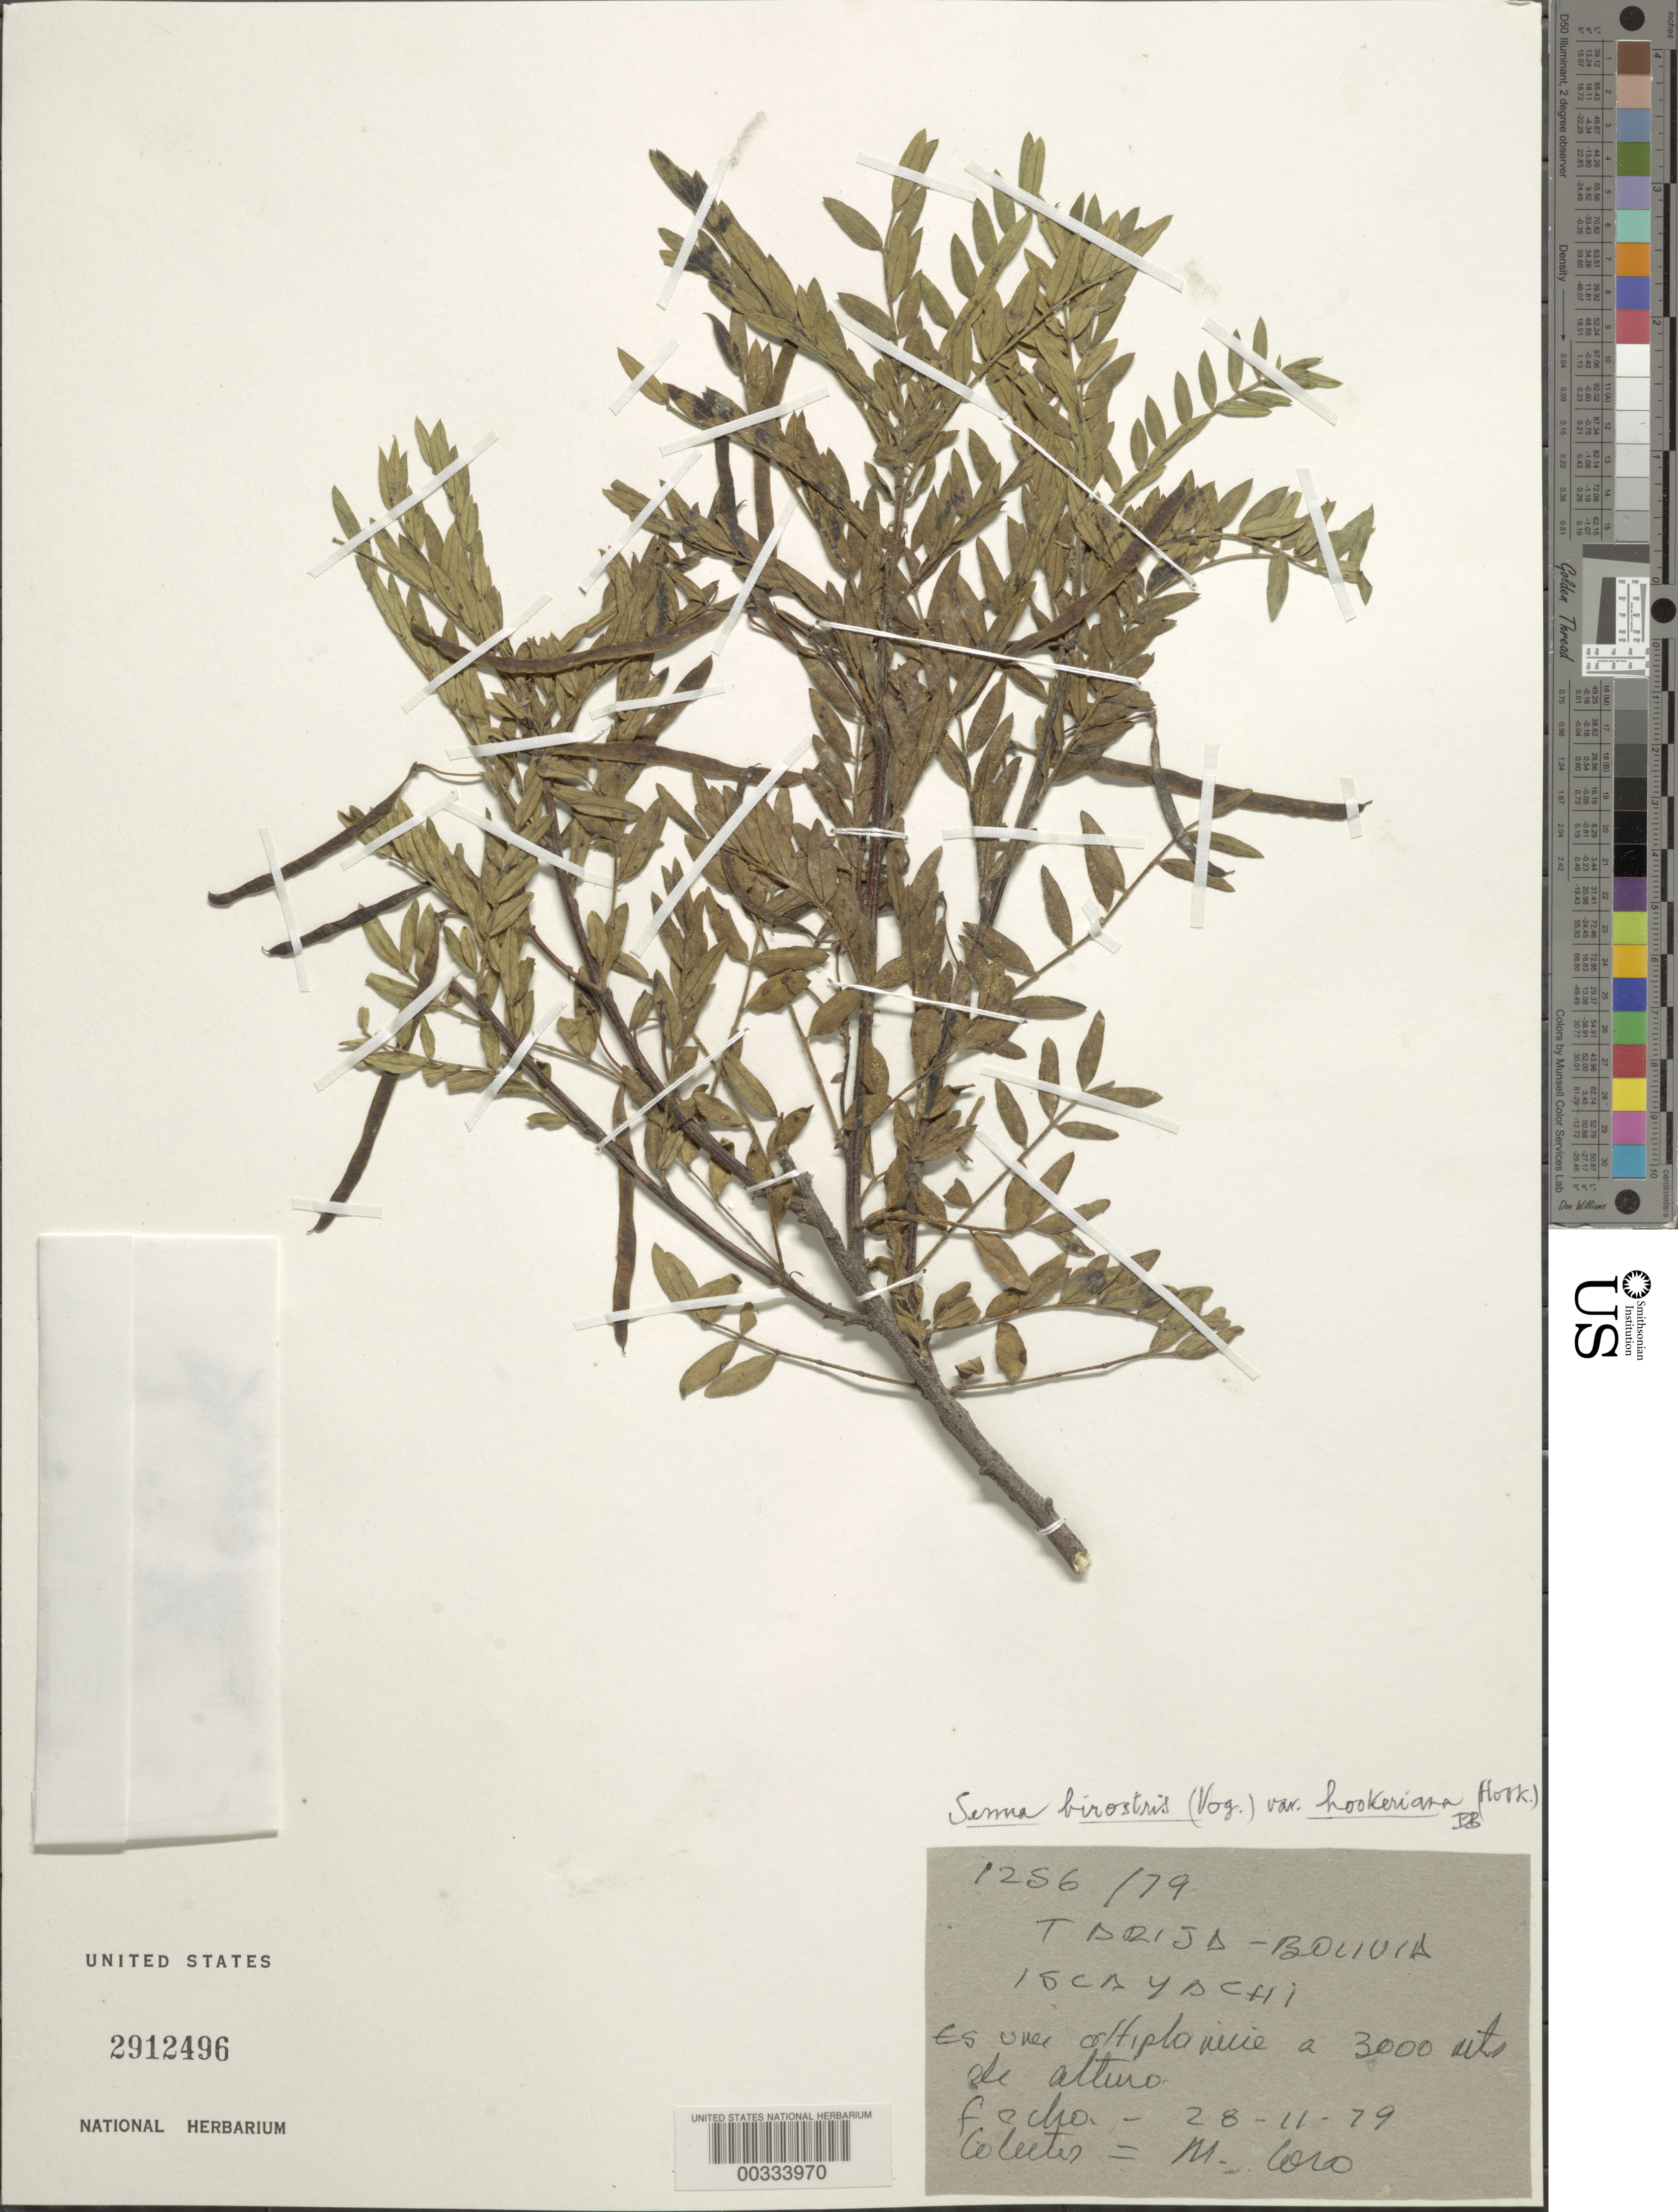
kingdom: Plantae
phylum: Tracheophyta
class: Magnoliopsida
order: Fabales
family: Fabaceae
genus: Senna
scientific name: Senna birostris var. hookeriana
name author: (Gillies ex Hook. & Arn.) H.S. Irwin & Barneby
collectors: M. Coro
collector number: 1256/79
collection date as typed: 28 Nov 1979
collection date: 1979-11-28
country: Bolivia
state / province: Tarija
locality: Iscayachi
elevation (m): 3000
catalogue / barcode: US 2912496